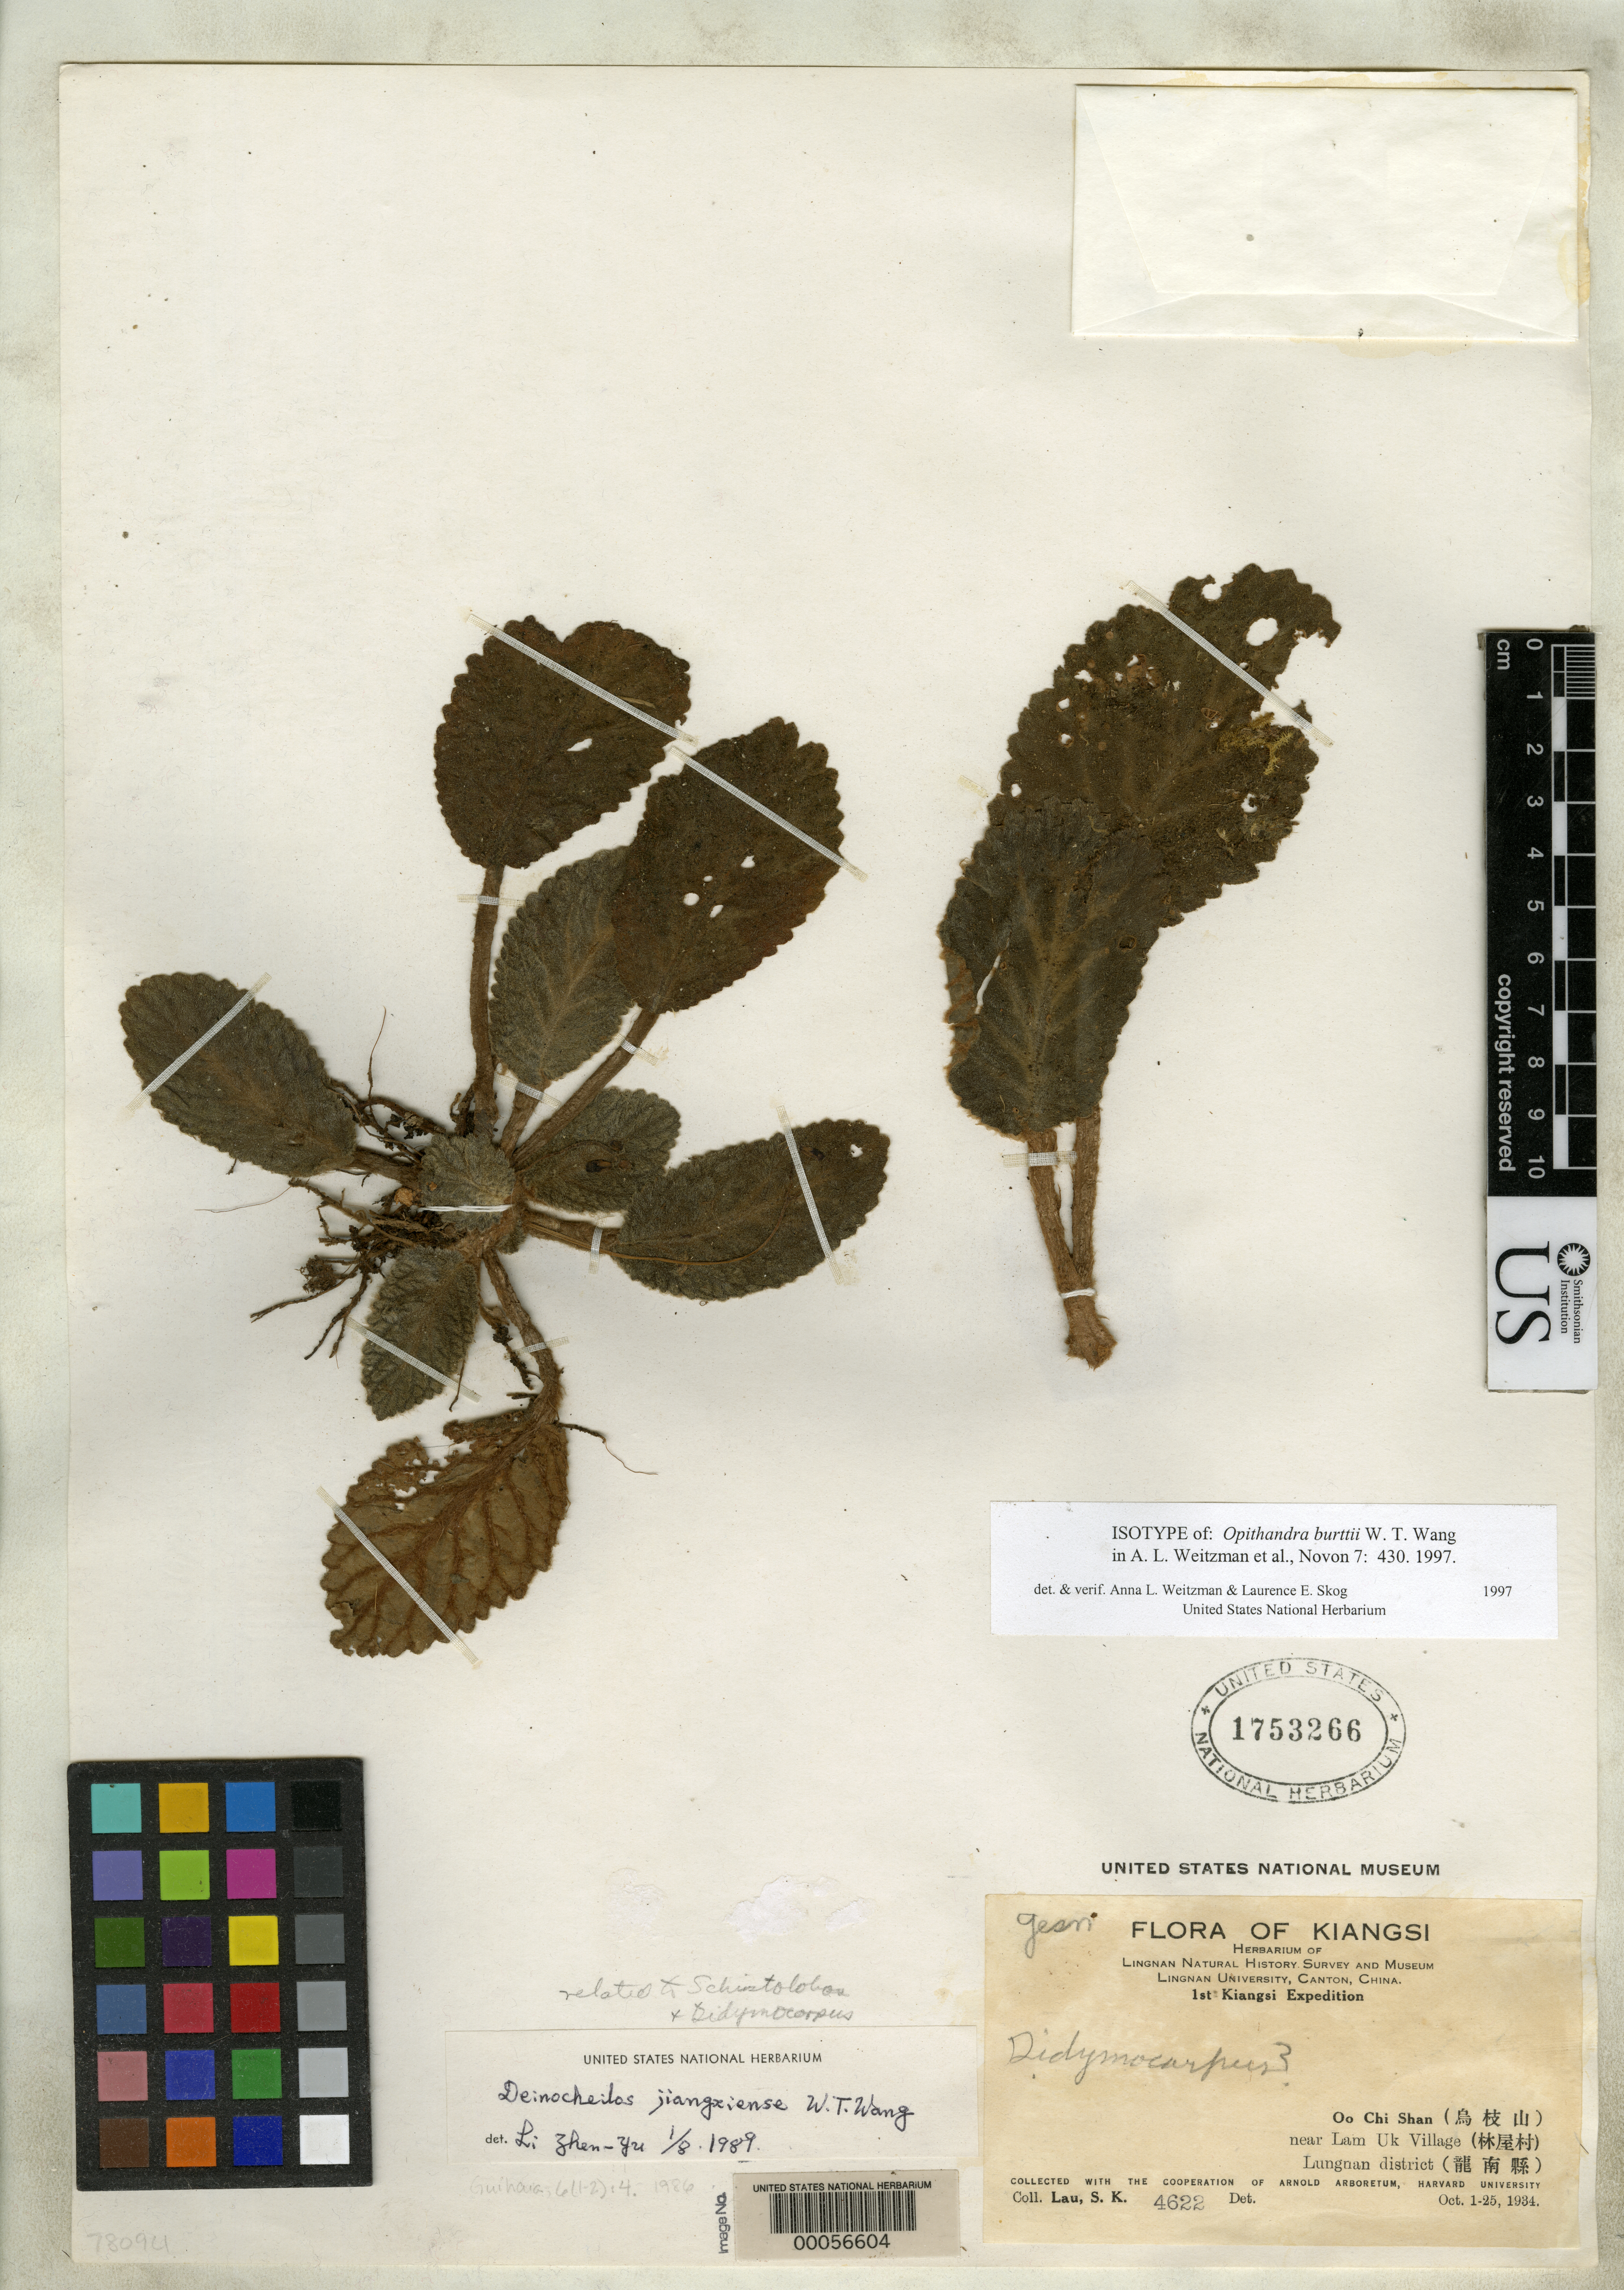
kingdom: Plantae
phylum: Tracheophyta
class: Magnoliopsida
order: Lamiales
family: Gesneriaceae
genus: Opithandra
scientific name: Opithandra burttii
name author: W.T. Wang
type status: Isotype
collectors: S. K. Lau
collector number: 4622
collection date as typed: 01 Oct 1934 to 25 Oct 1934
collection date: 1934-10-01/1934-10-25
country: China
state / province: Jiangxi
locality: Lungnan Dist, Oo chi Shan, near Lam uk Village.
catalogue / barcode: US 1753266